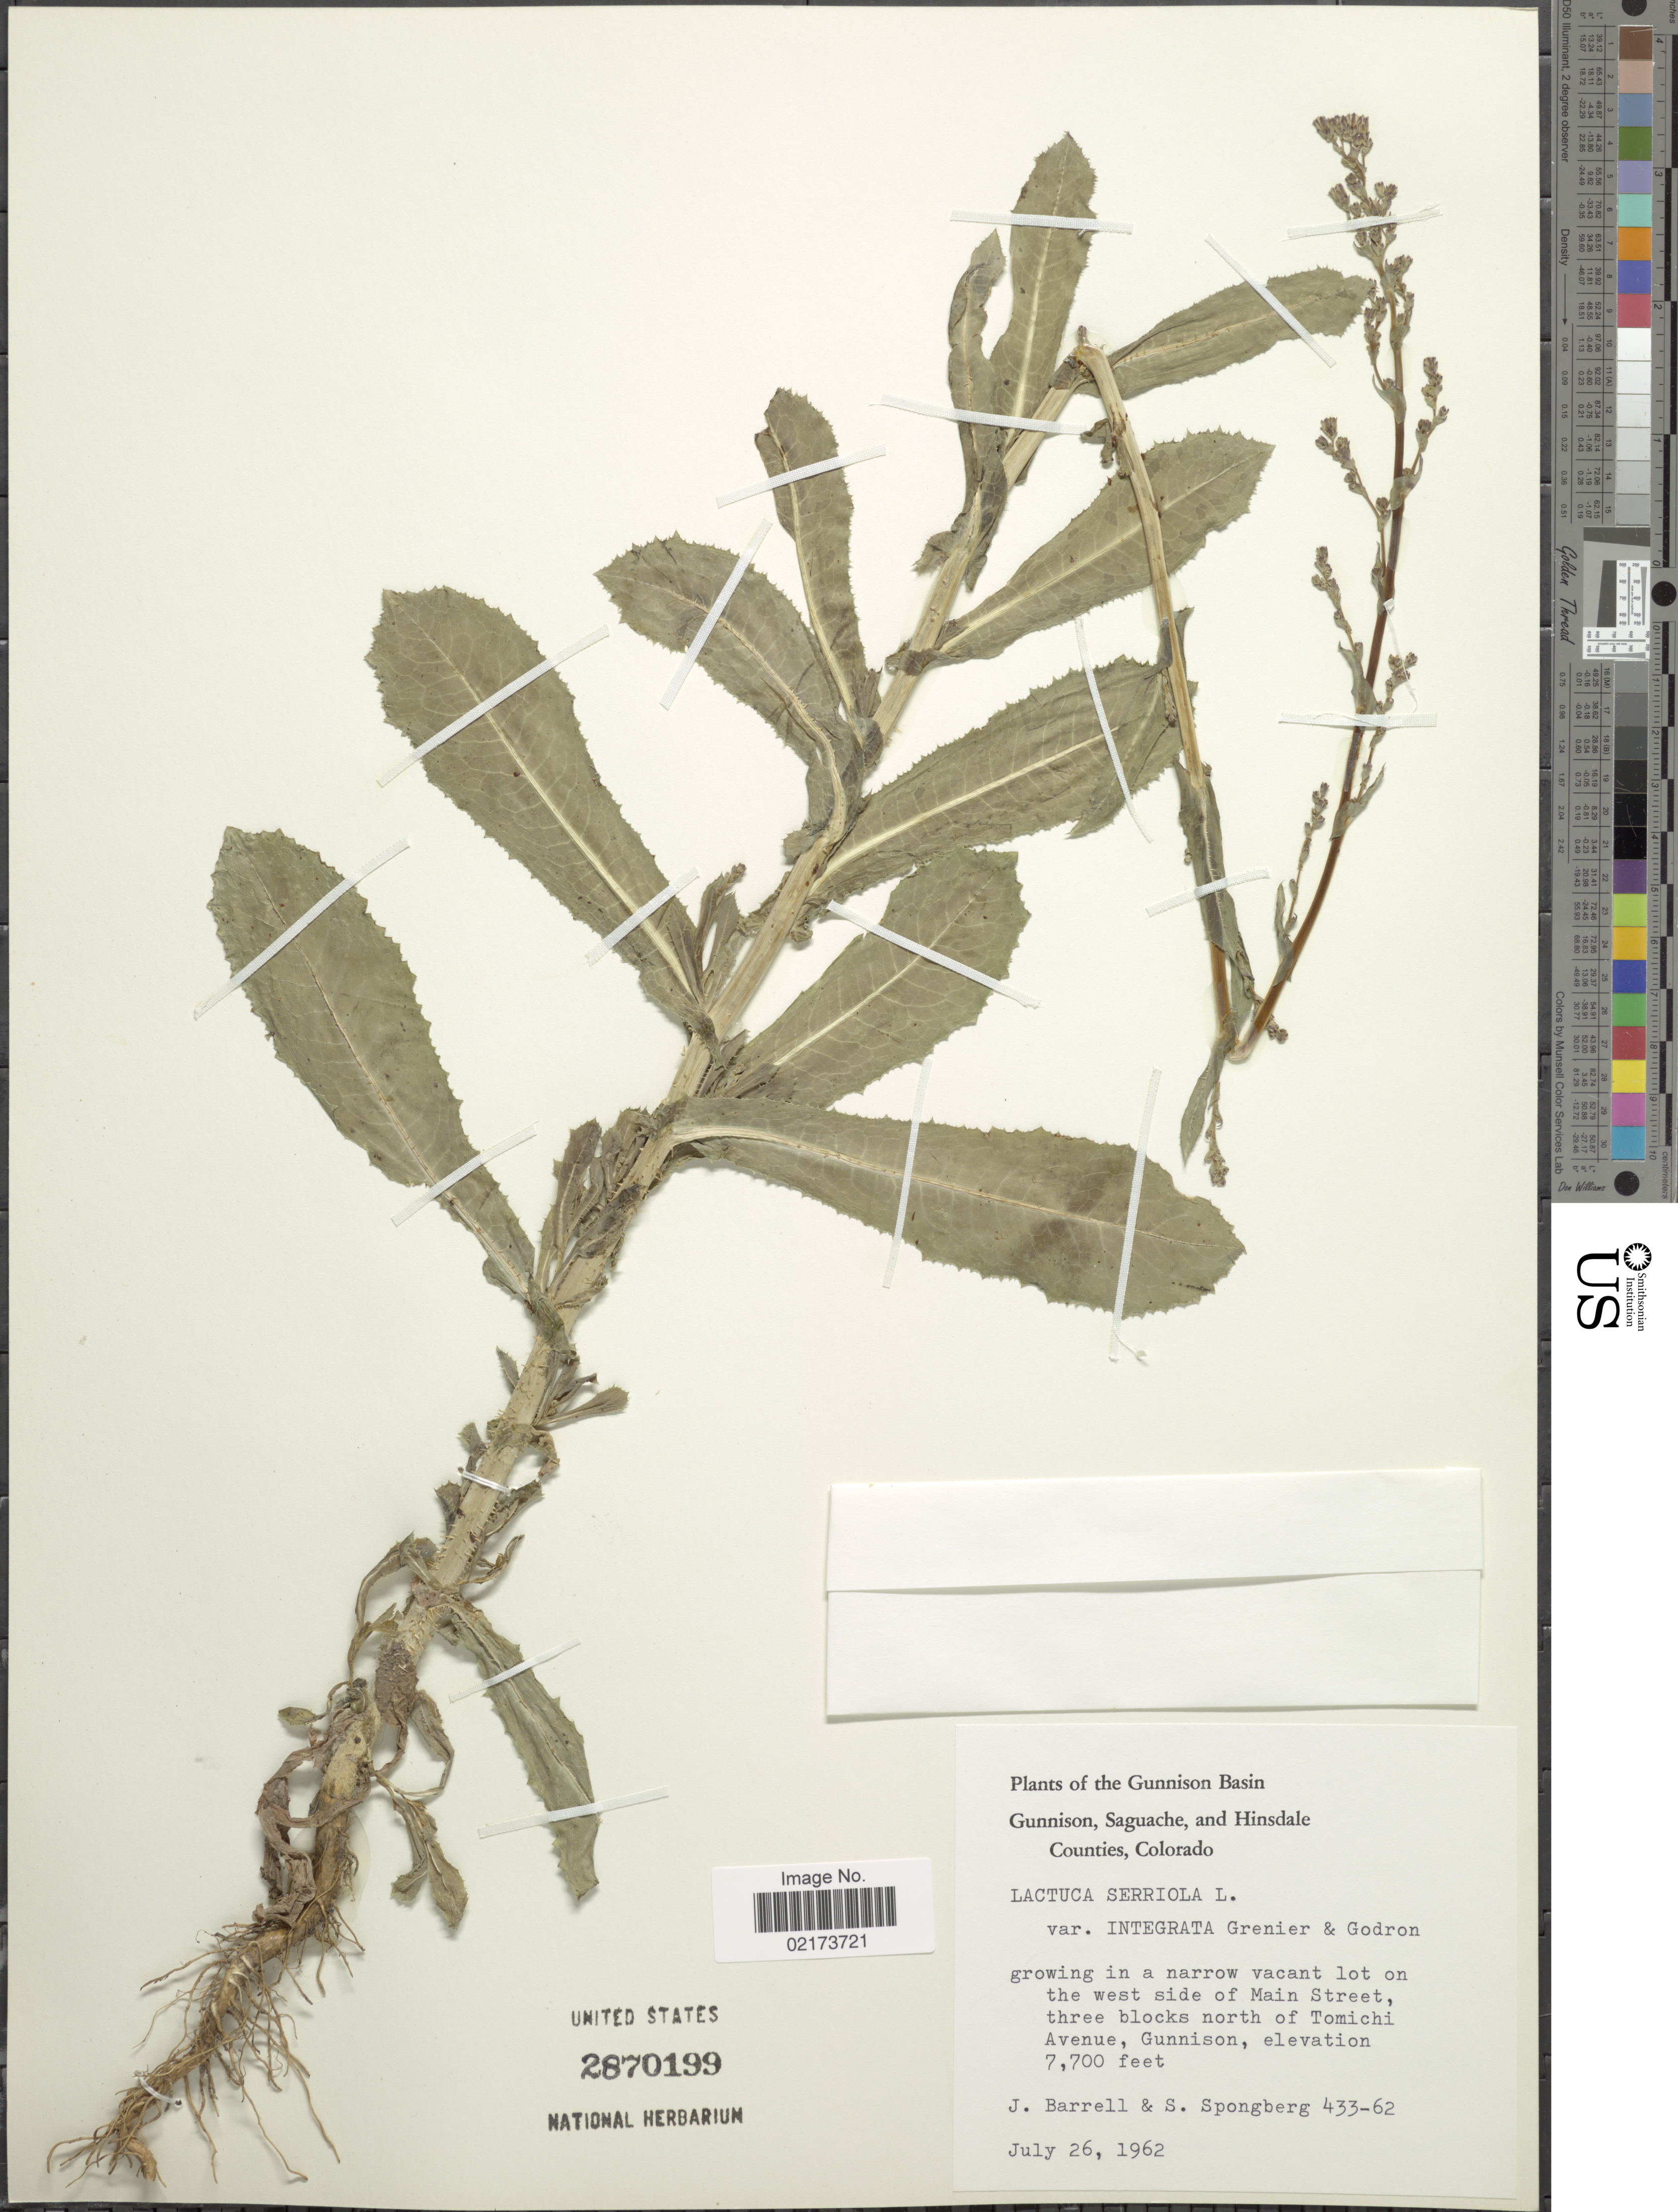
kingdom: Plantae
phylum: Tracheophyta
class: Magnoliopsida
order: Asterales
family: Asteraceae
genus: Lactuca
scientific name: Lactuca serriola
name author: L.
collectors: J. Barrell & S. A.Spongberg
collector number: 433-62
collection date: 1962-07-26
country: United States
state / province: Colorado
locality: Gunnison Basin, Gunnison, and Hinsdale Counties, west side of Main Street, three blocks north of Tomichi Avenue, Gunnison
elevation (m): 2347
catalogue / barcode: US 2870199